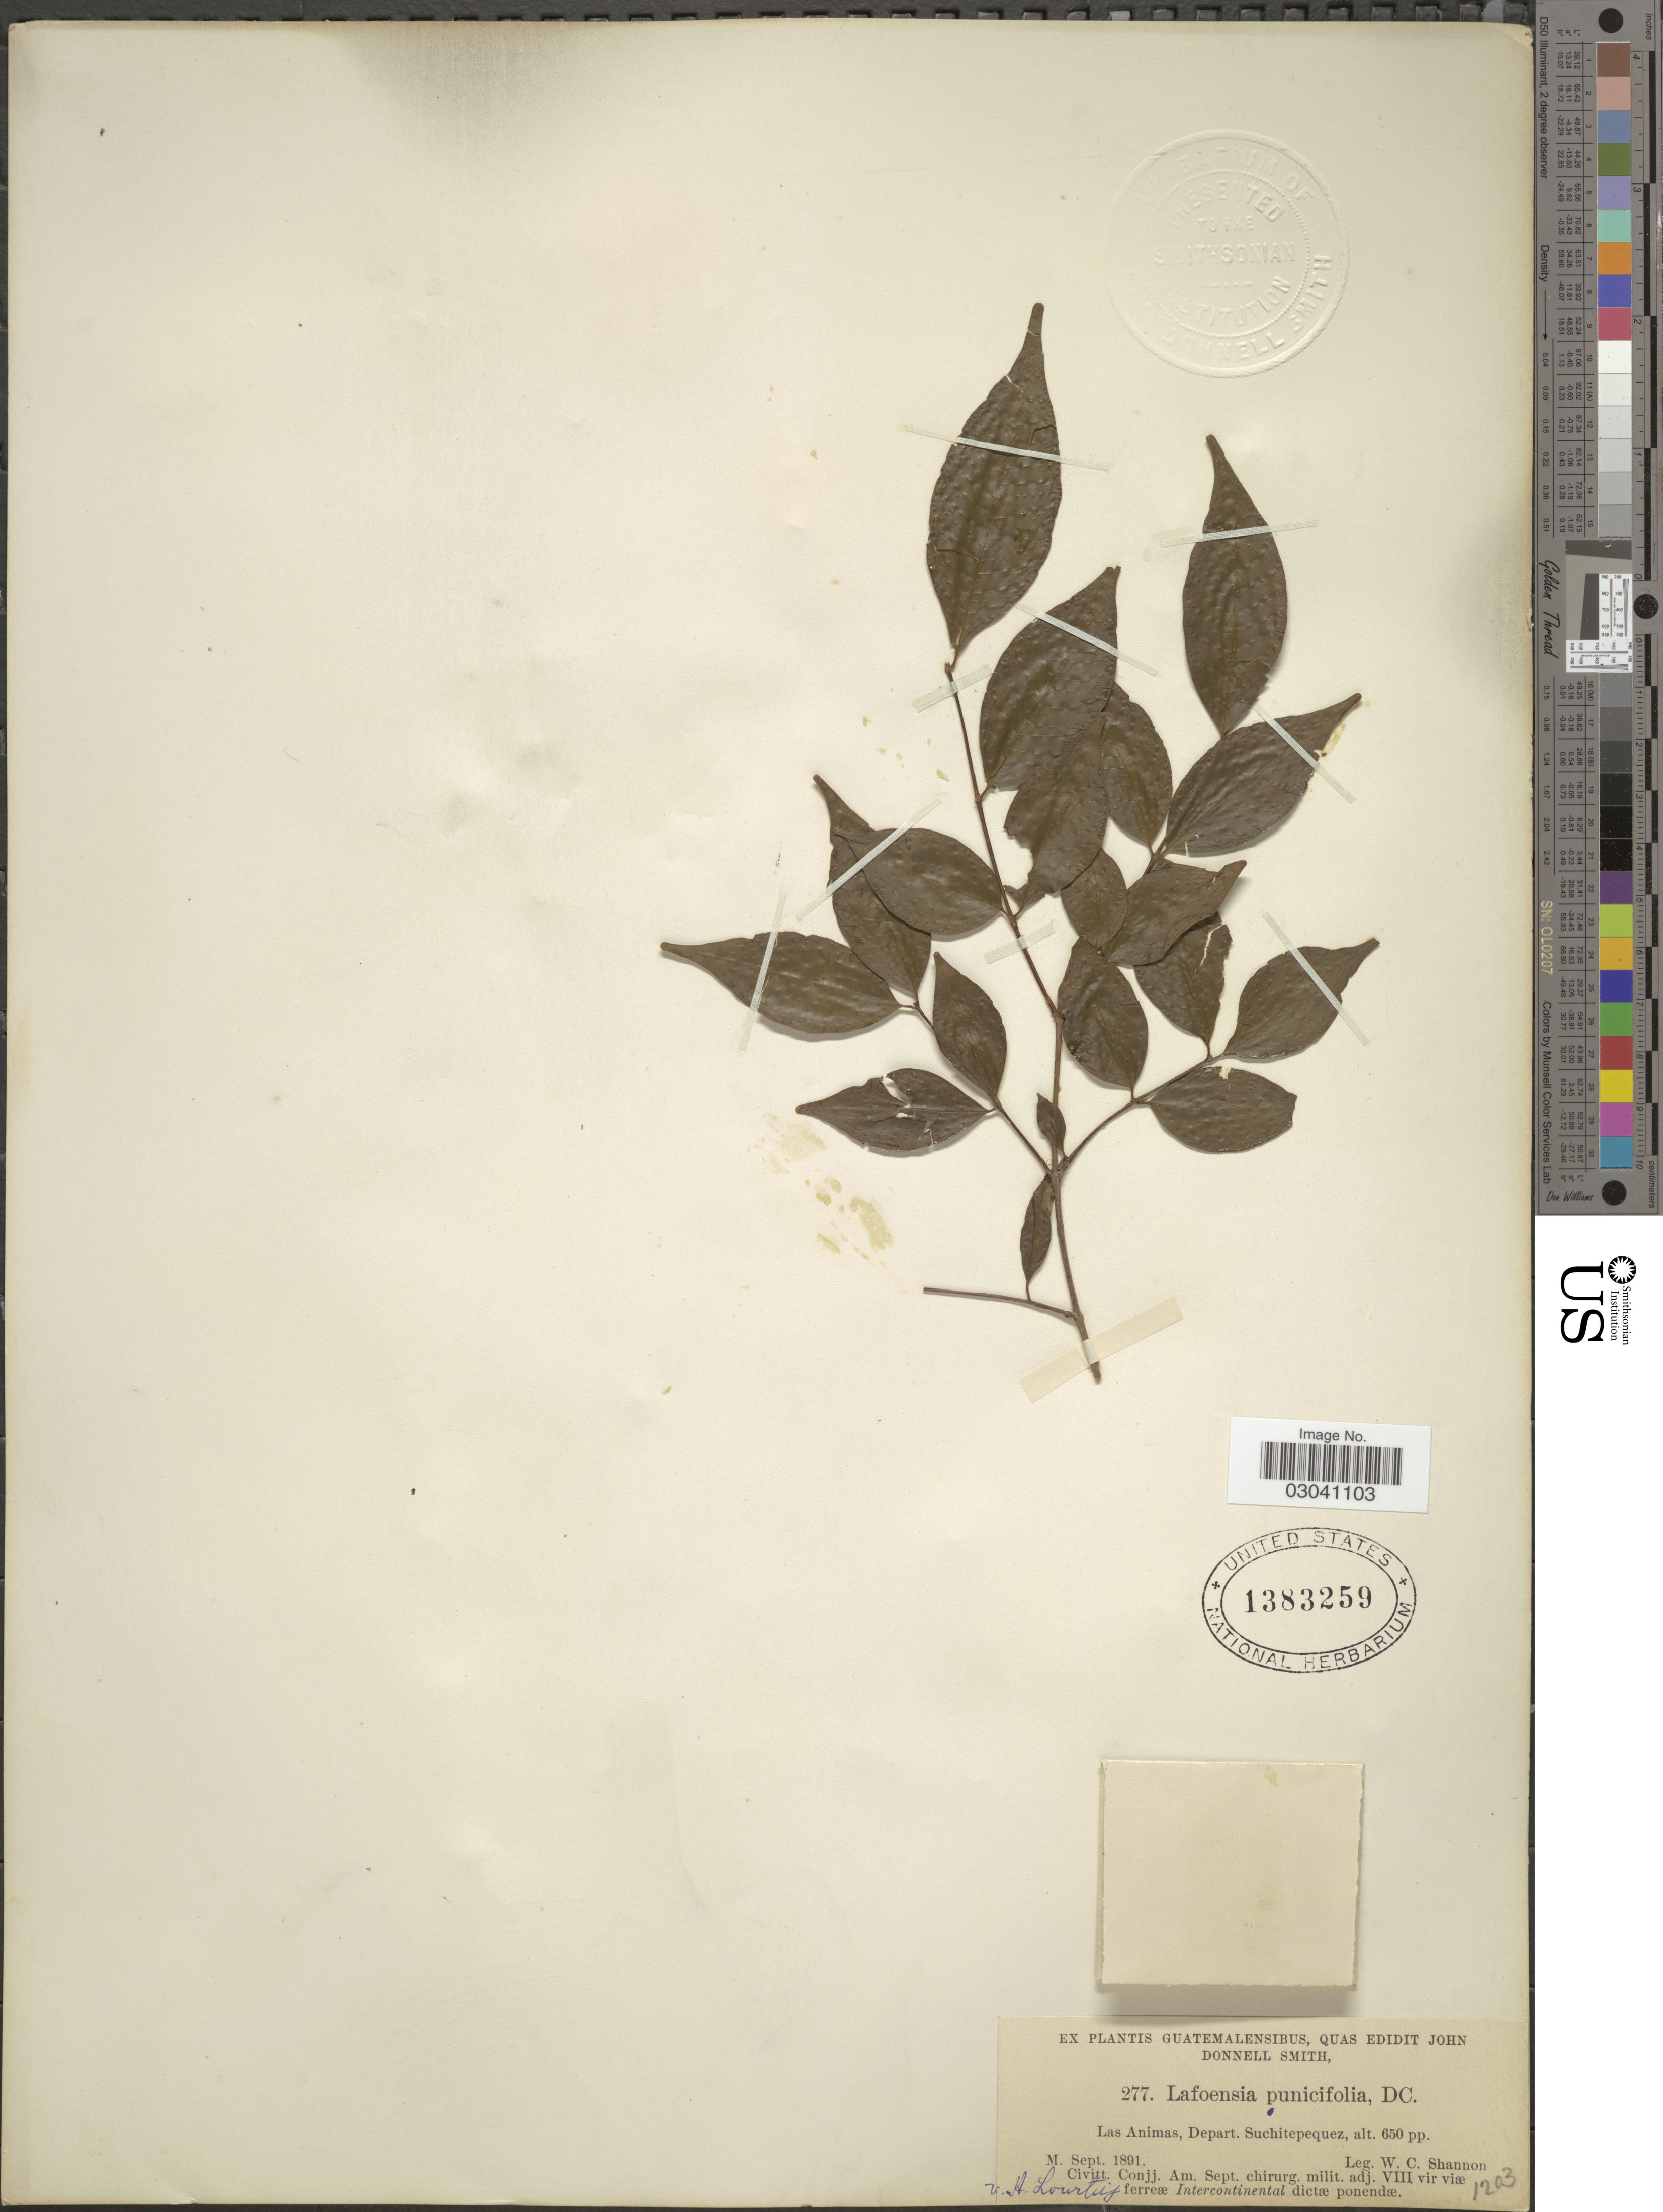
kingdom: Plantae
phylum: Tracheophyta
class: Magnoliopsida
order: Myrtales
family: Lythraceae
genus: Lafoensia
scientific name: Lafoensia punicifolia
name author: DC.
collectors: W. C. Shannon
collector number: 277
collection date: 1891-09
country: Guatemala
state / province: Suchitepéquez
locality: Las Animas, Depart. Suchitepequez.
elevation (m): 198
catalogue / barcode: US 1383259